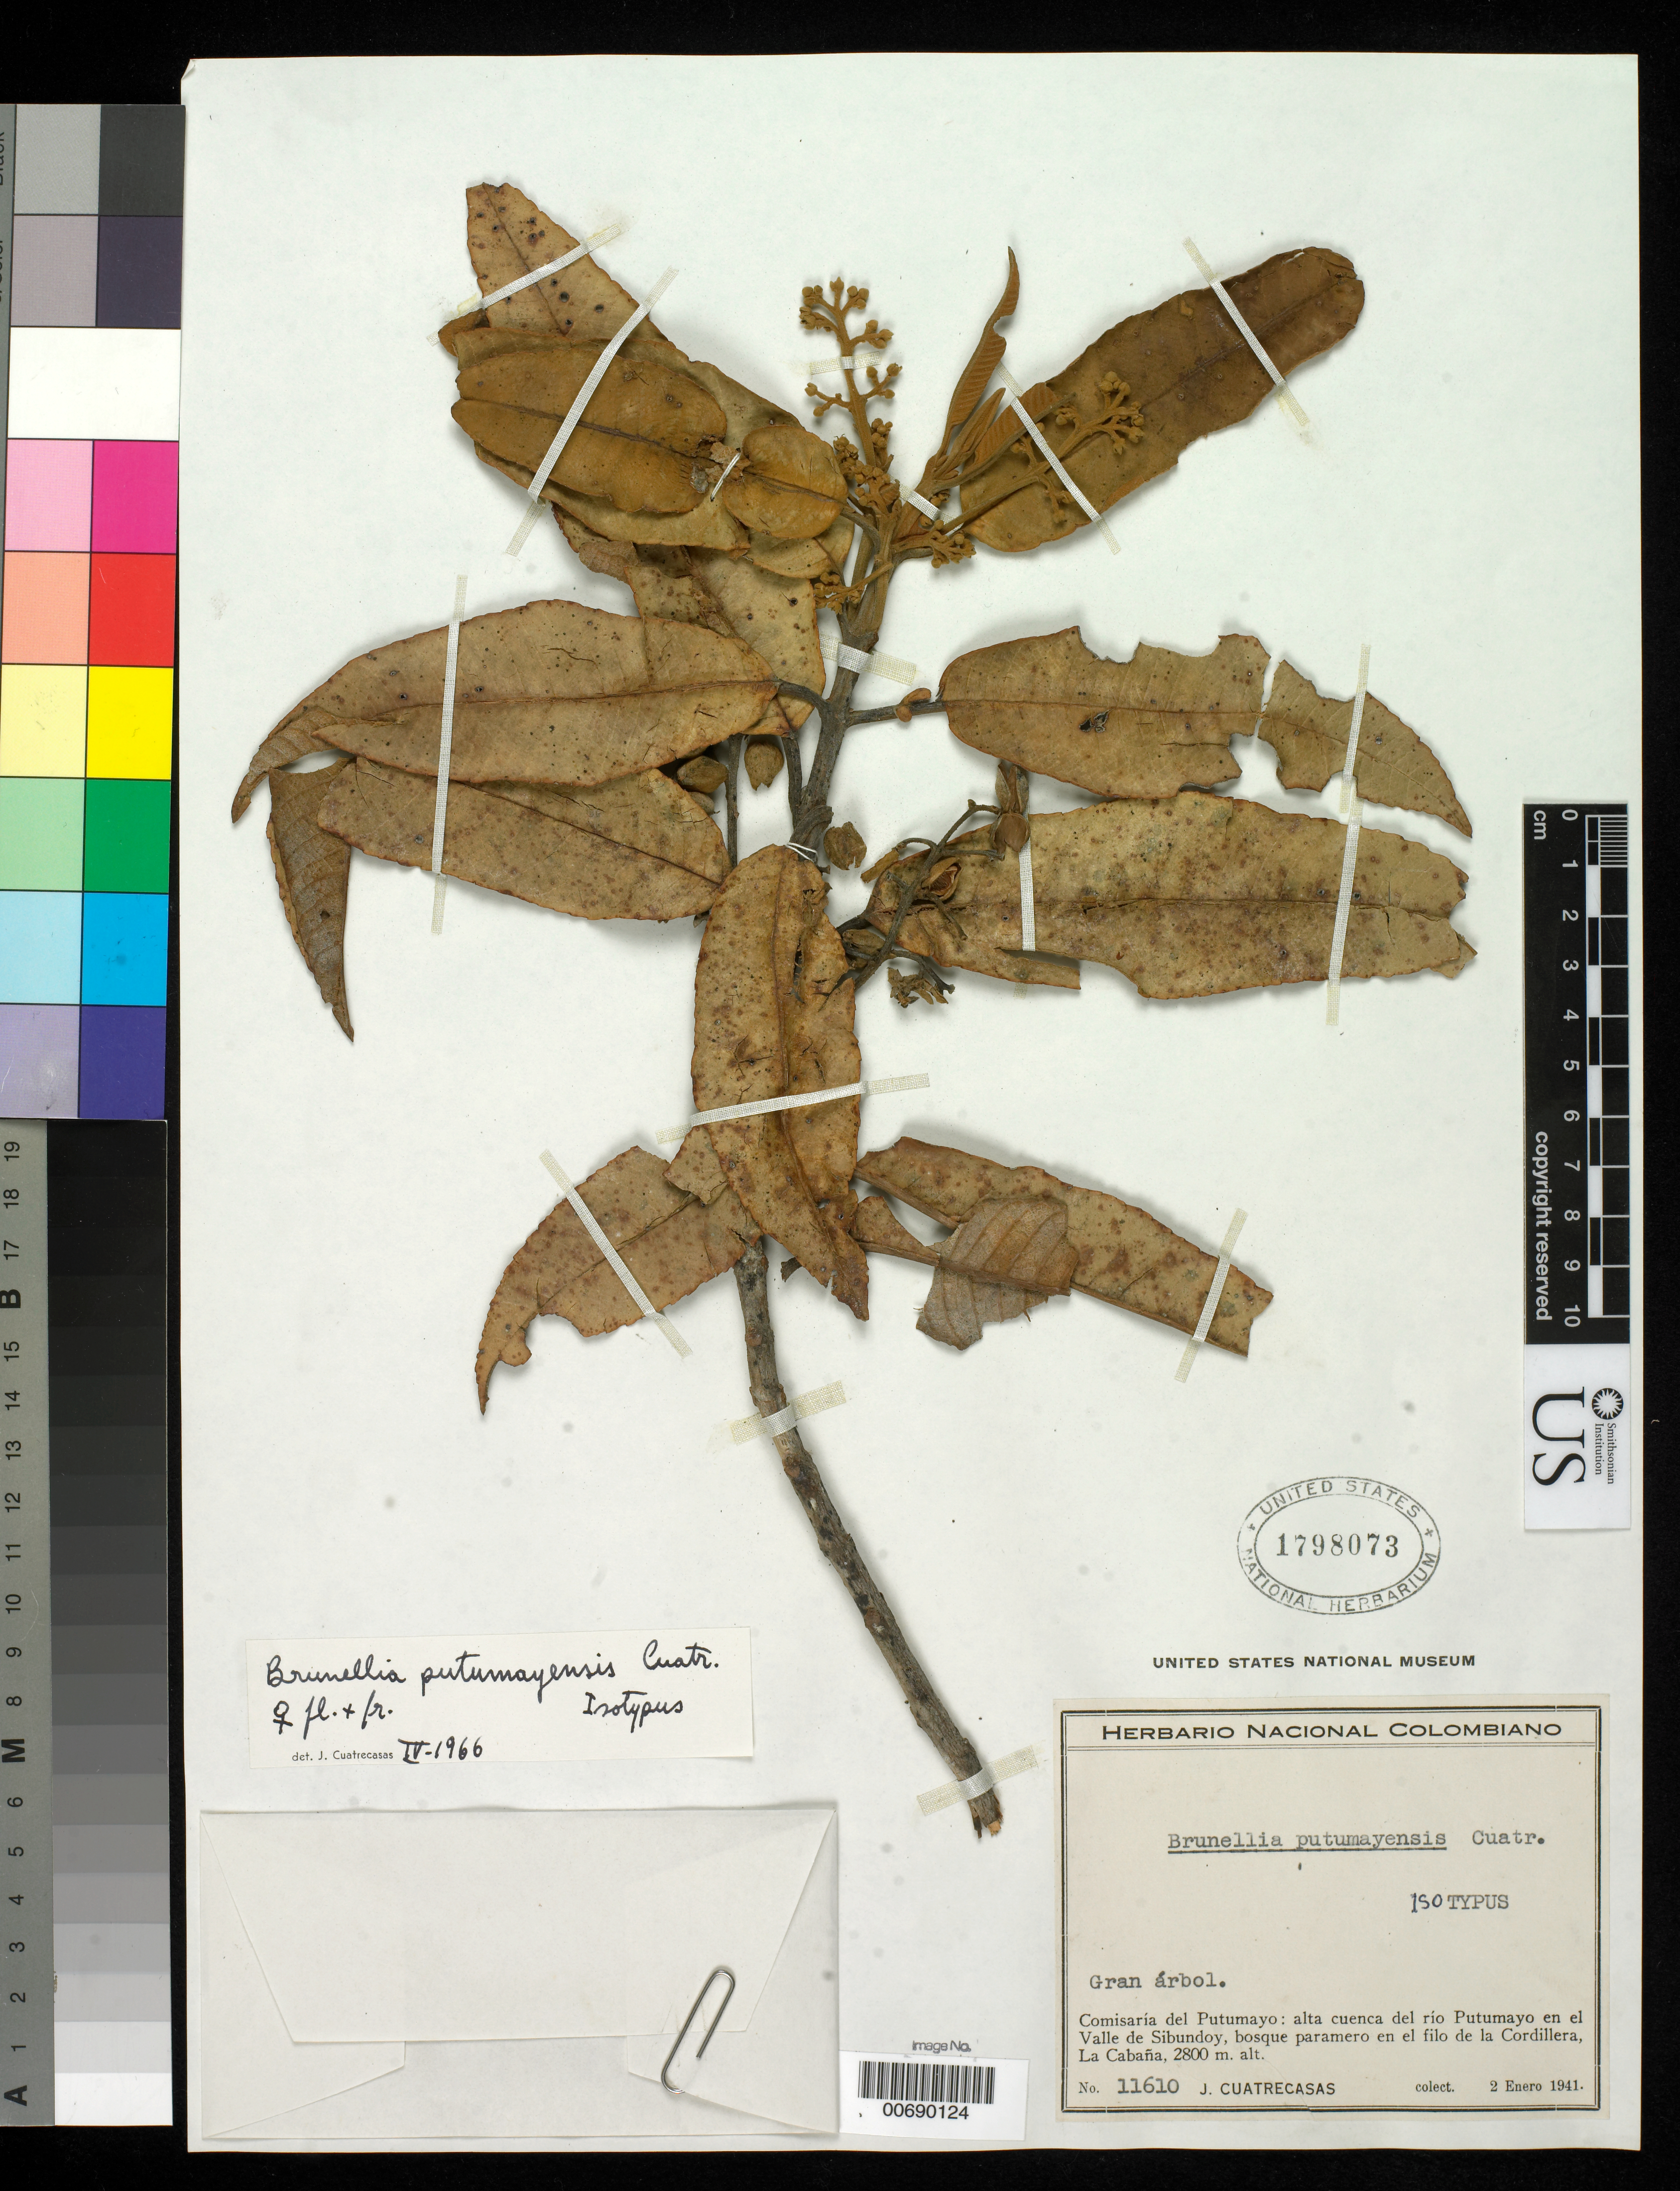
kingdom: Plantae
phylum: Tracheophyta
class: Magnoliopsida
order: Oxalidales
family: Brunelliaceae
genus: Brunellia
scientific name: Brunellia putumayensis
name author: Cuatrec.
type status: Isotype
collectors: J. Cuatrecasas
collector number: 11610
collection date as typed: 02 Jan 1941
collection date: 1941-01-02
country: Colombia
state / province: Putumayo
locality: Cordillera La Cabana, Sibundoy Valley, Rio Putumayo.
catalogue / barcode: US 1798073